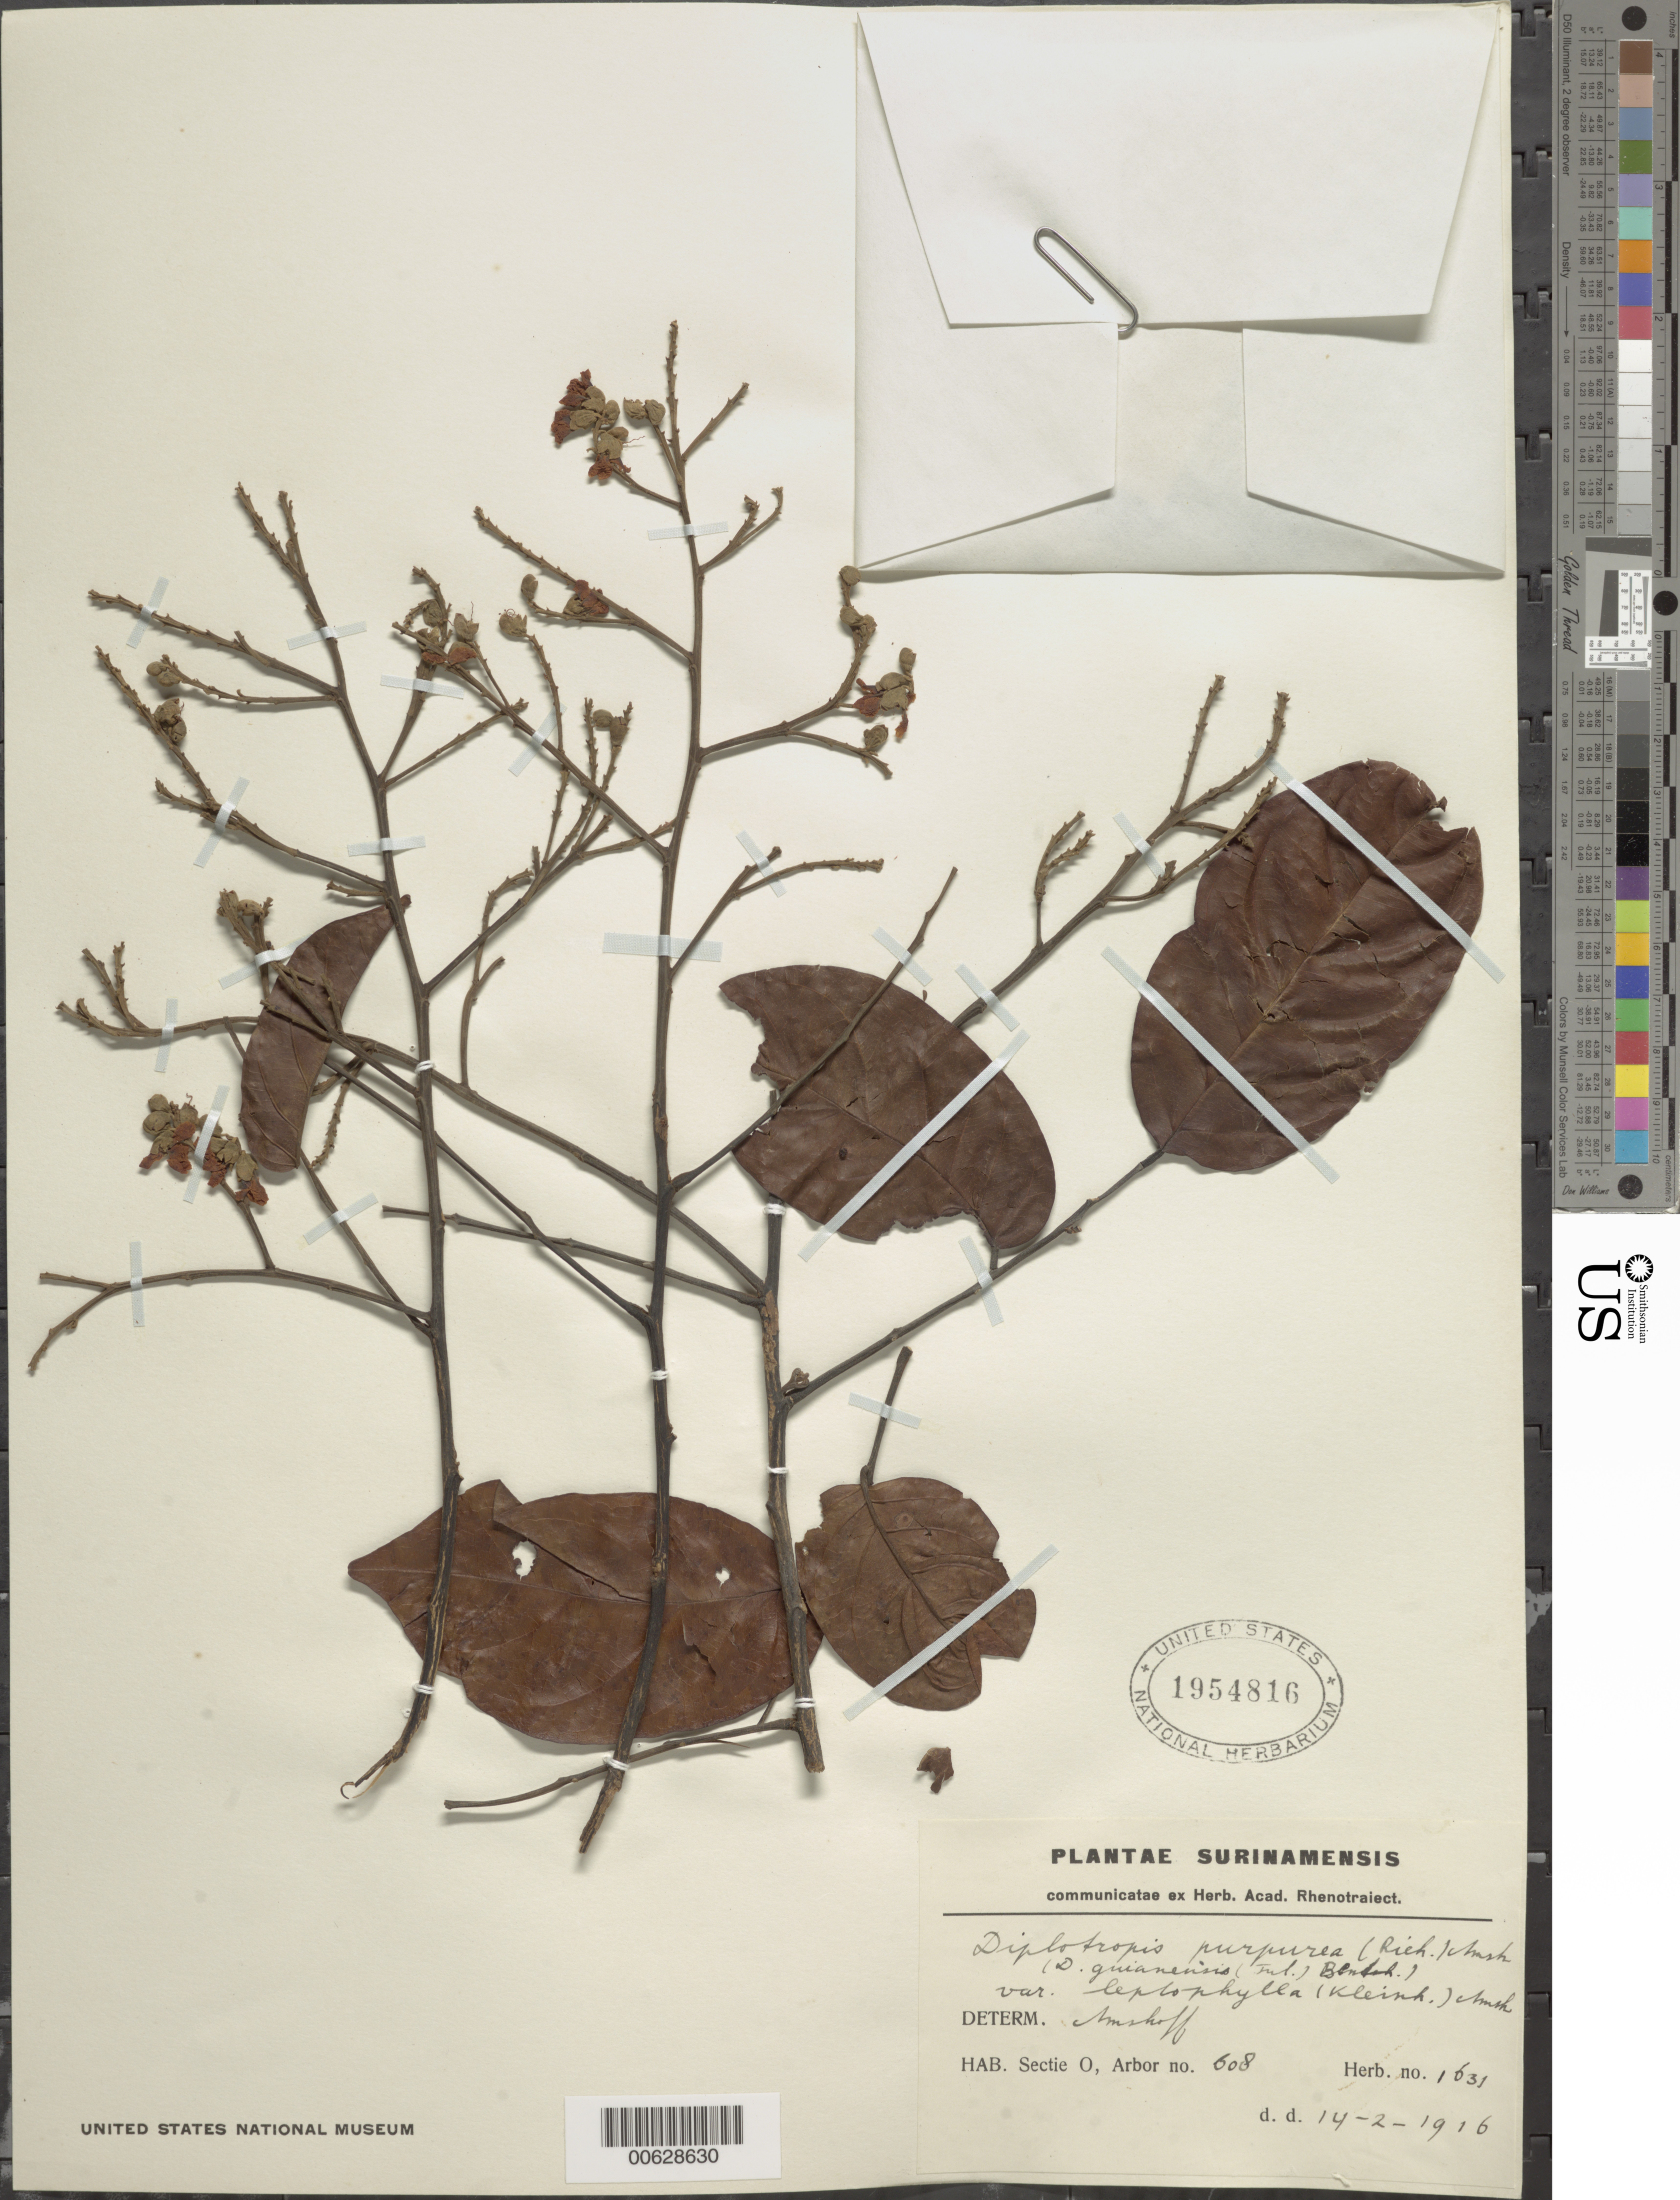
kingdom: Plantae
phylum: Tracheophyta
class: Magnoliopsida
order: Fabales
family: Fabaceae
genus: Diplotropis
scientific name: Diplotropis purpurea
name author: (Rich.) Amshoff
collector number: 1631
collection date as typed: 14-Feb-16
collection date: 1916-02-14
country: Suriname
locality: Sectie O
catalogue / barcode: US 1954816